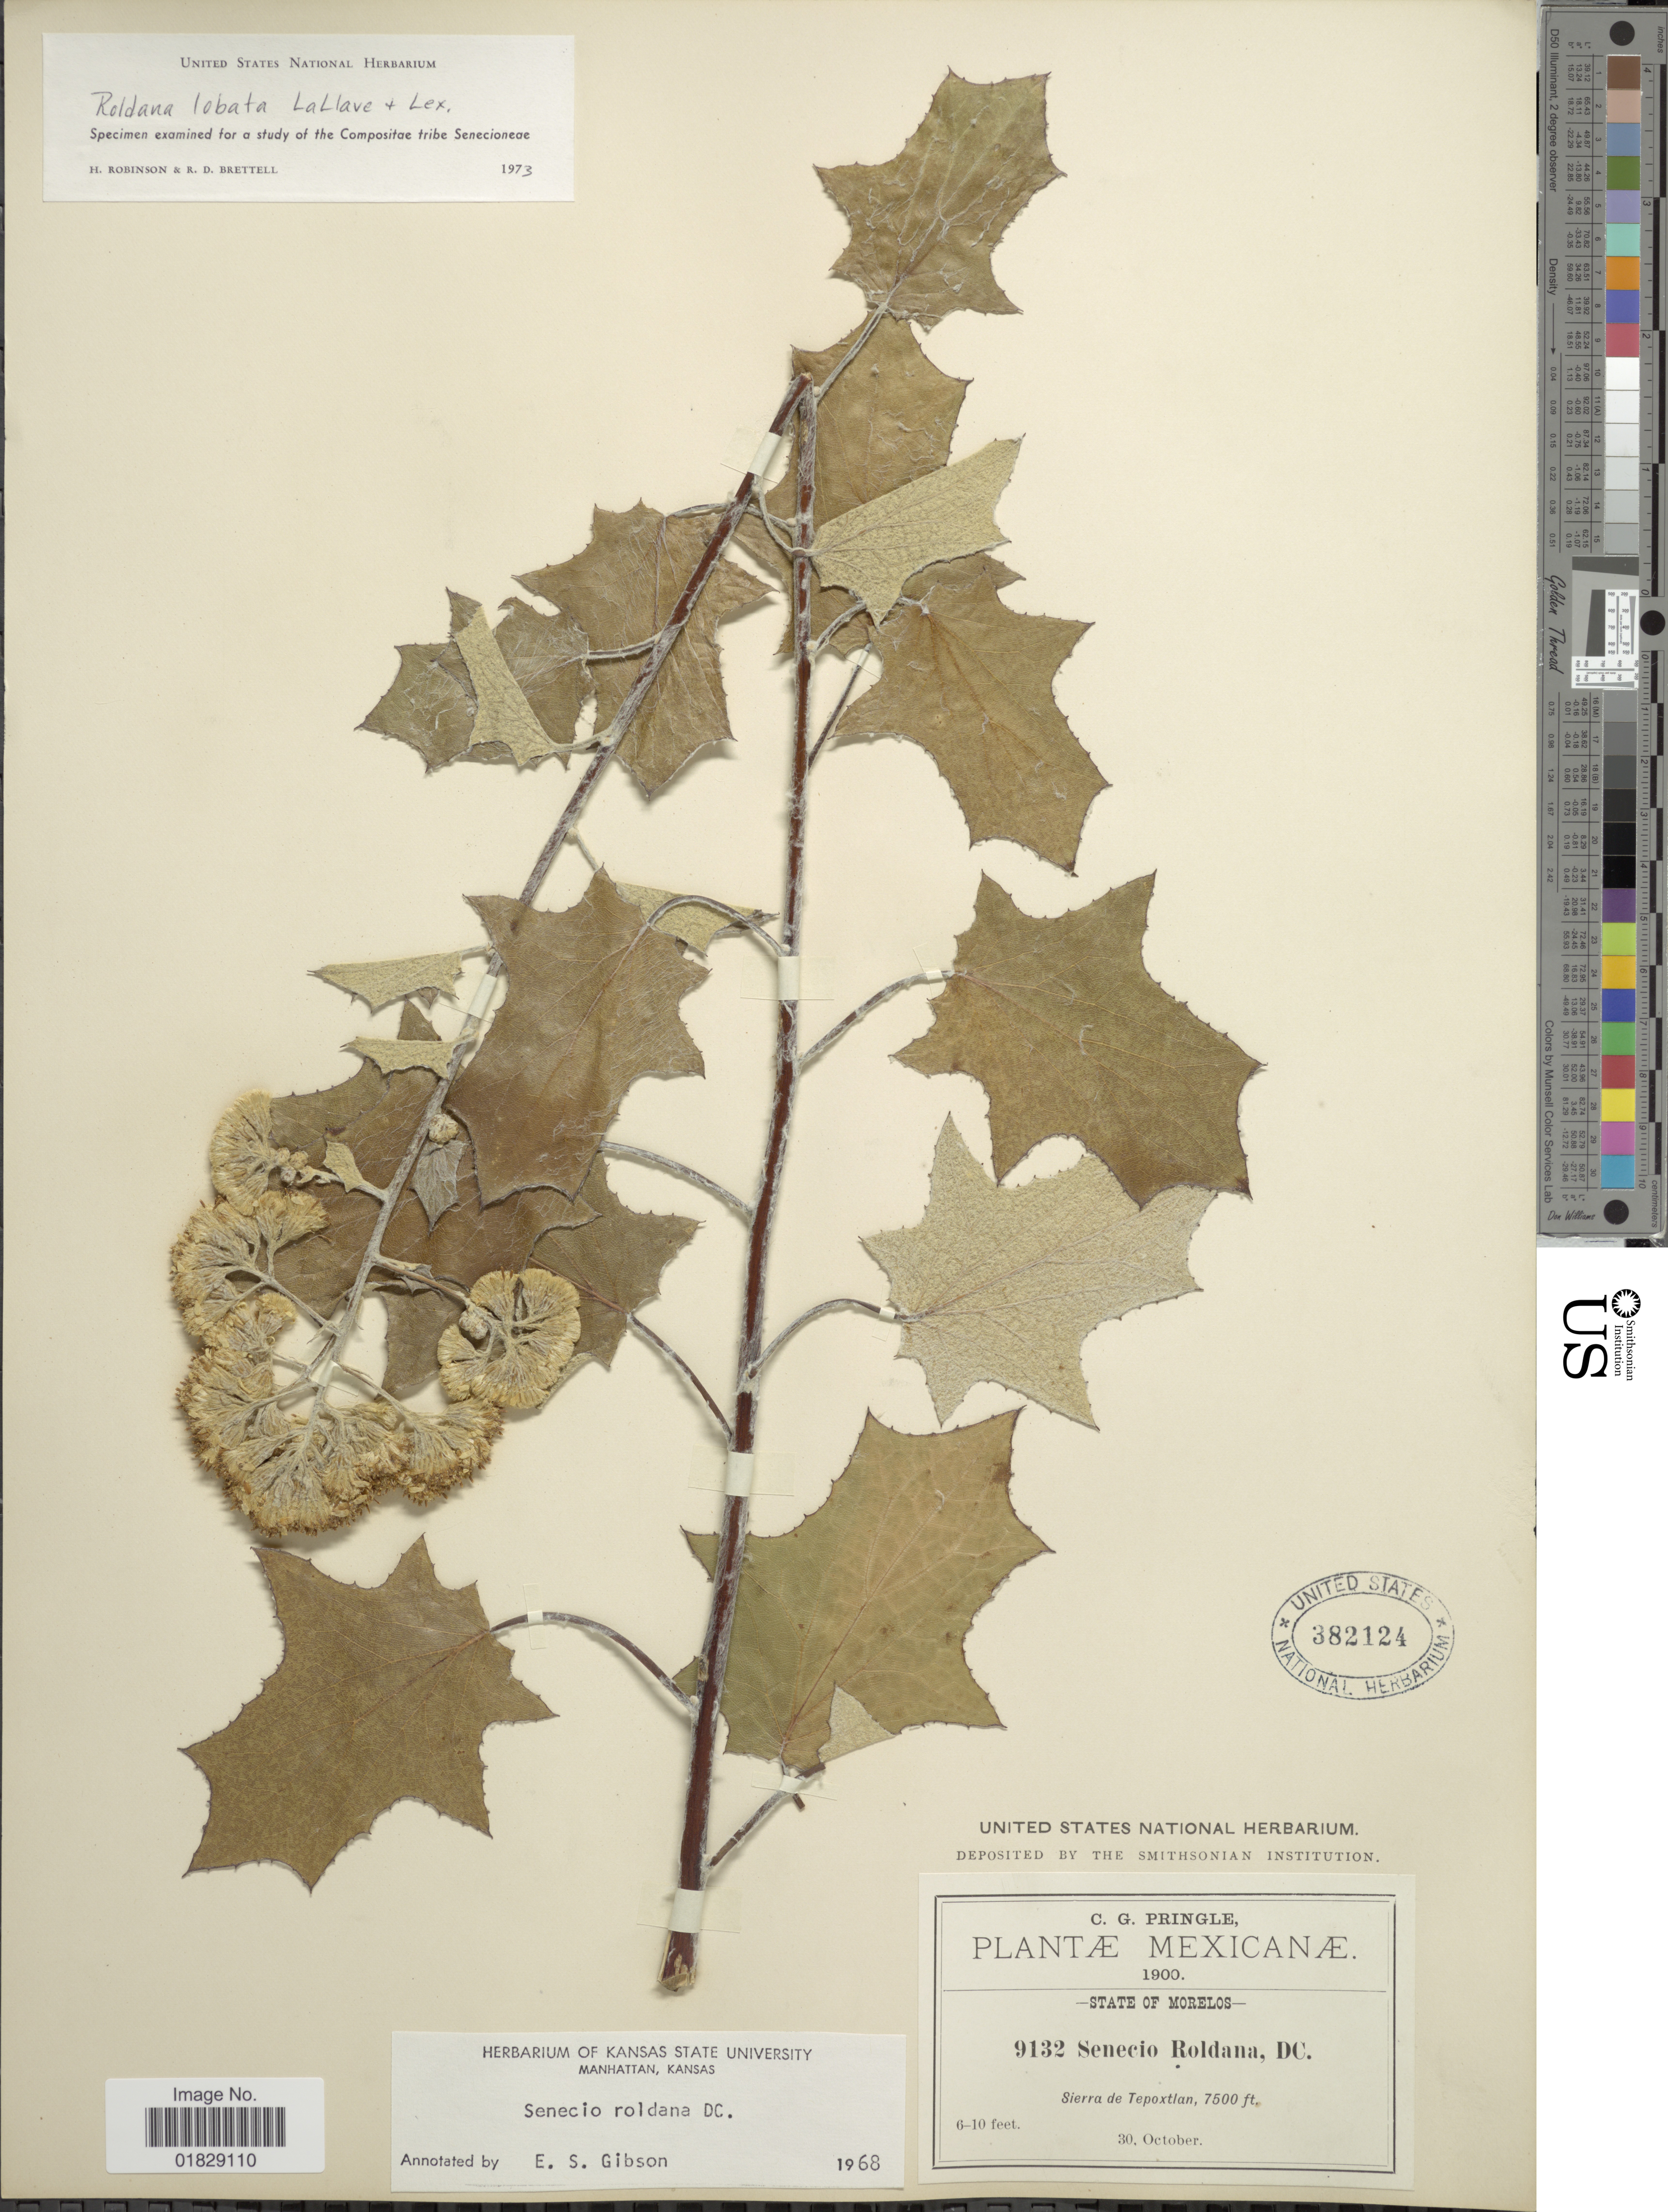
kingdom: Plantae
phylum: Tracheophyta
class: Magnoliopsida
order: Asterales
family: Asteraceae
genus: Roldana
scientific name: Roldana lobata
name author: La Llave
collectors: C. G. Pringle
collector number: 9132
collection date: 1900-10-30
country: Mexico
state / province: Morelos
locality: State of Morelos. Sierra de Tepoxtlan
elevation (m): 2286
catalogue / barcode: US 382124